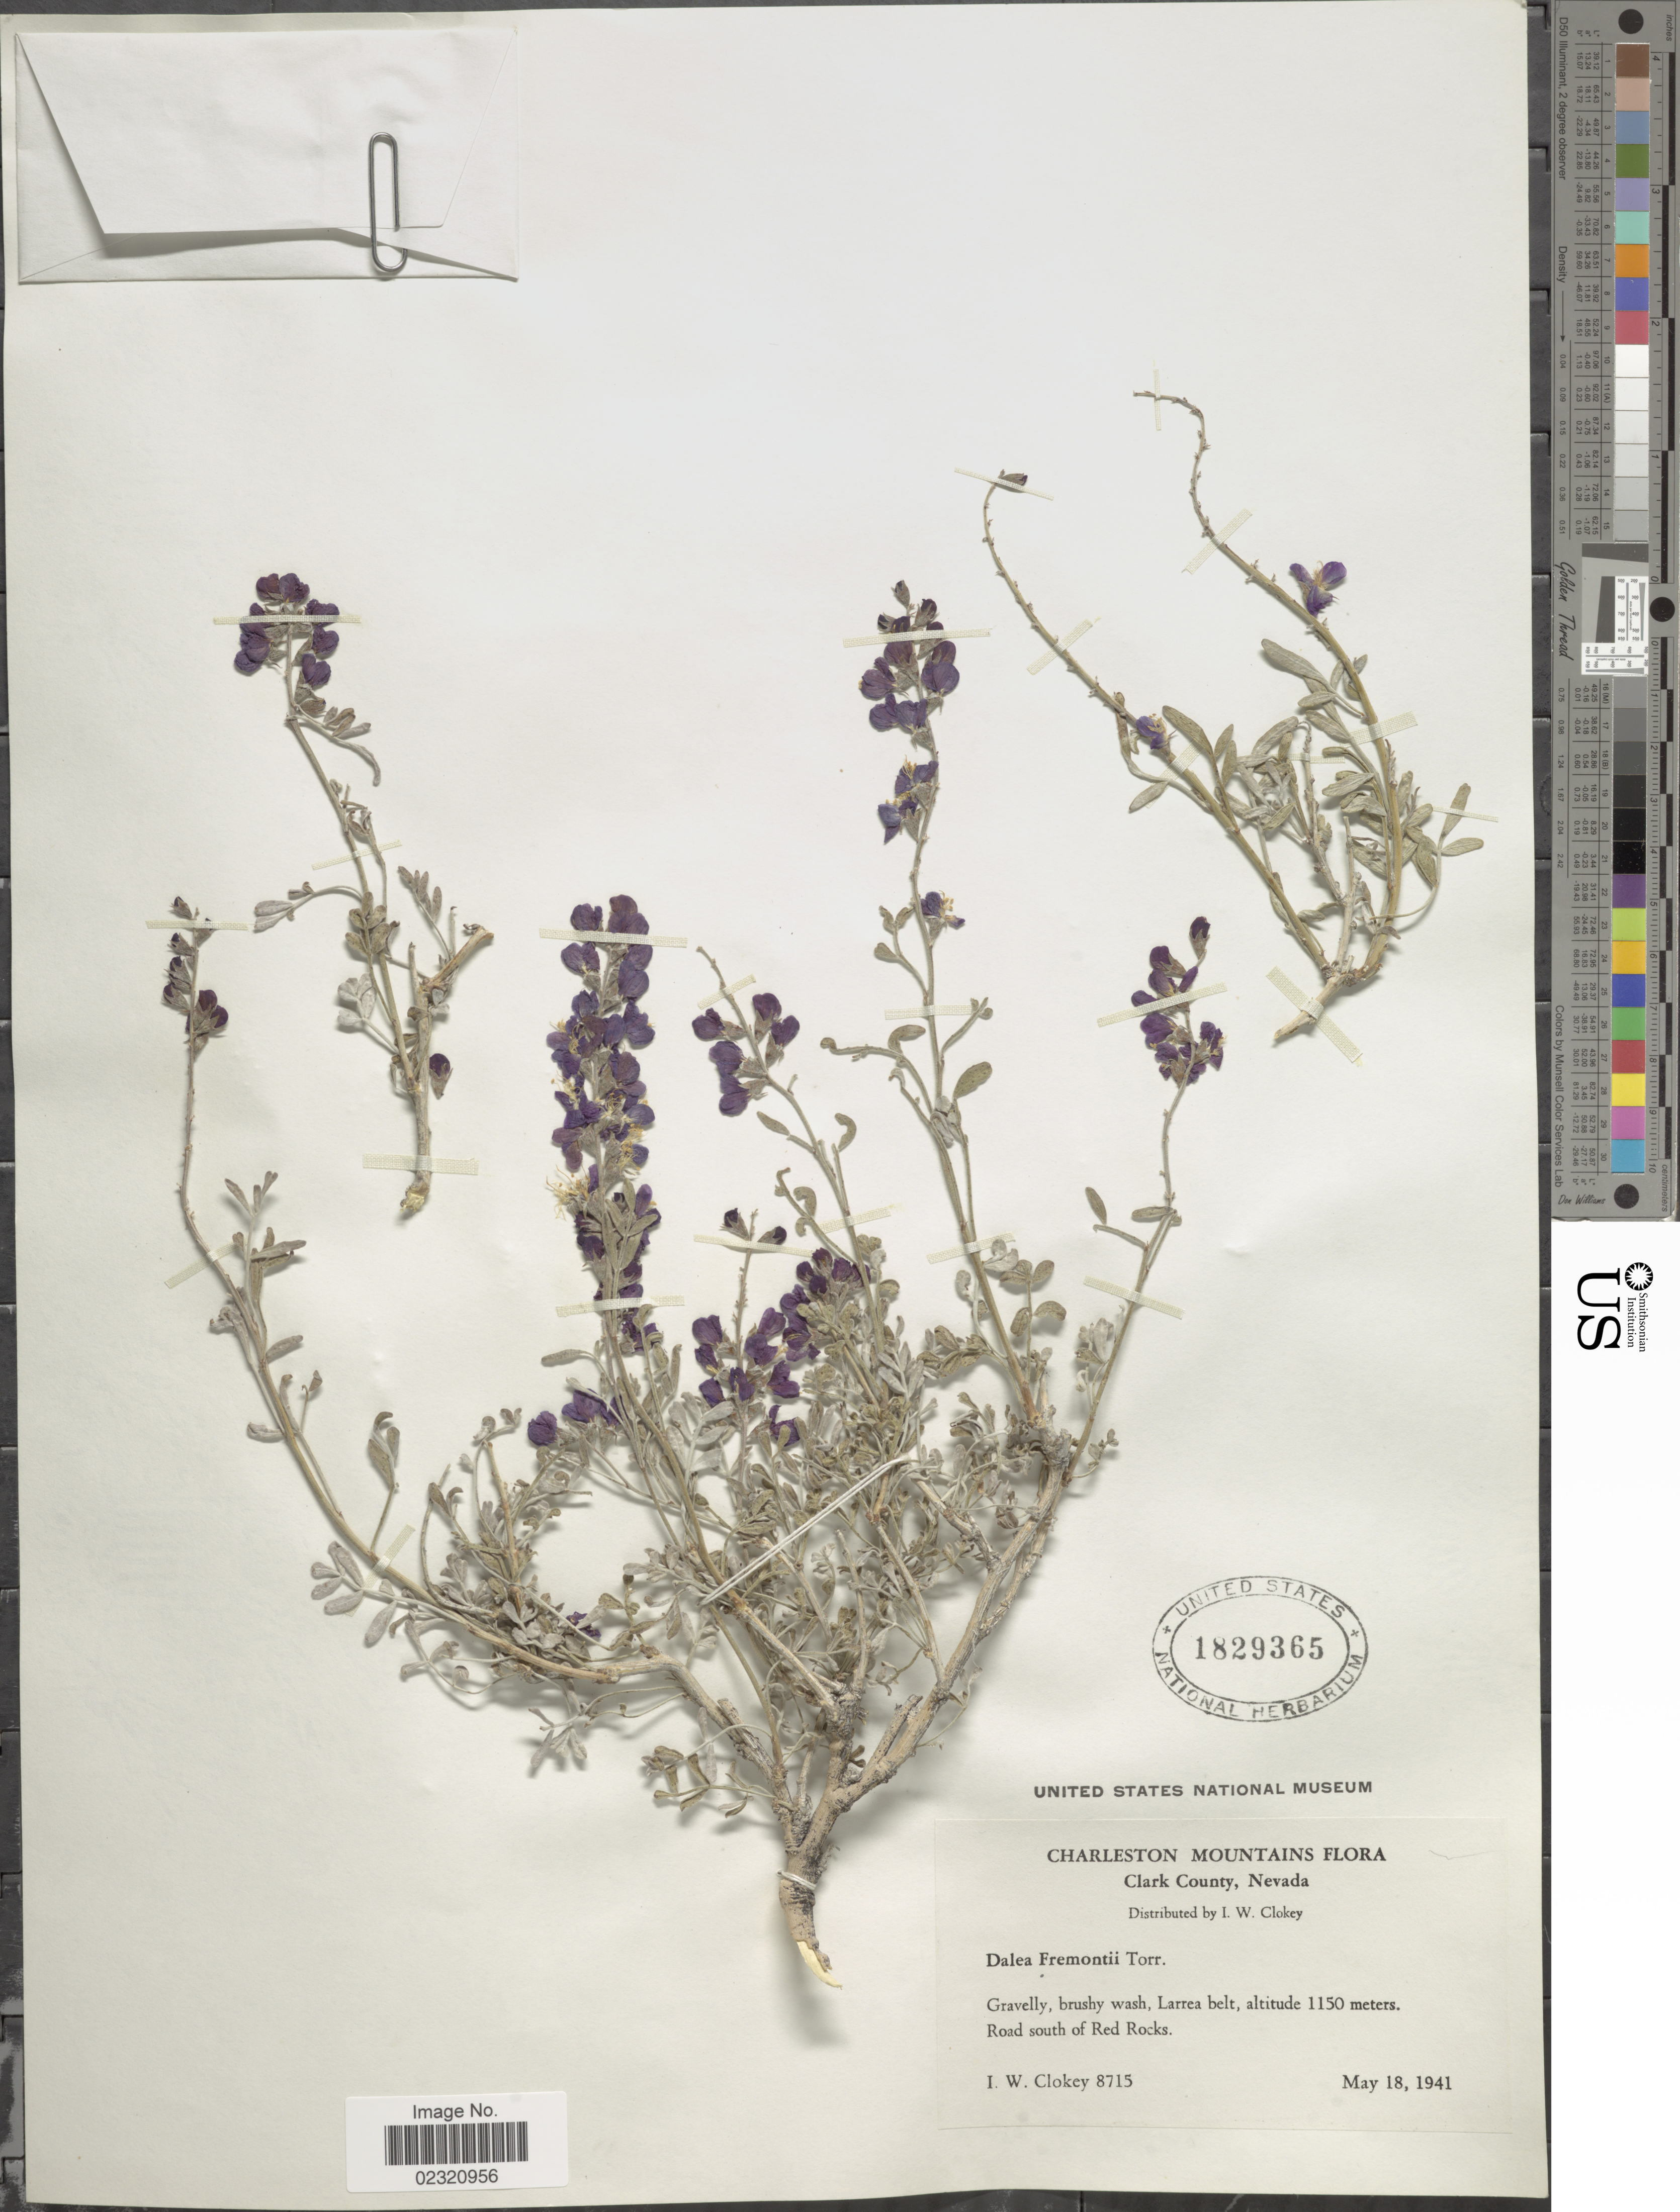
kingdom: Plantae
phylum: Tracheophyta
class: Magnoliopsida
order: Fabales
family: Fabaceae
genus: Psorothamnus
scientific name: Psorothamnus fremontii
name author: (Torr. ex A. Gray) Barneby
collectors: I. W. Clokey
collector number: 8715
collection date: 1941-05-18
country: United States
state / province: Nevada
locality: Clark County, Gravelly, brushy wash, Larrea Belt, Road south of Red Rocks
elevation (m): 1150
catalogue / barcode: US 1829365